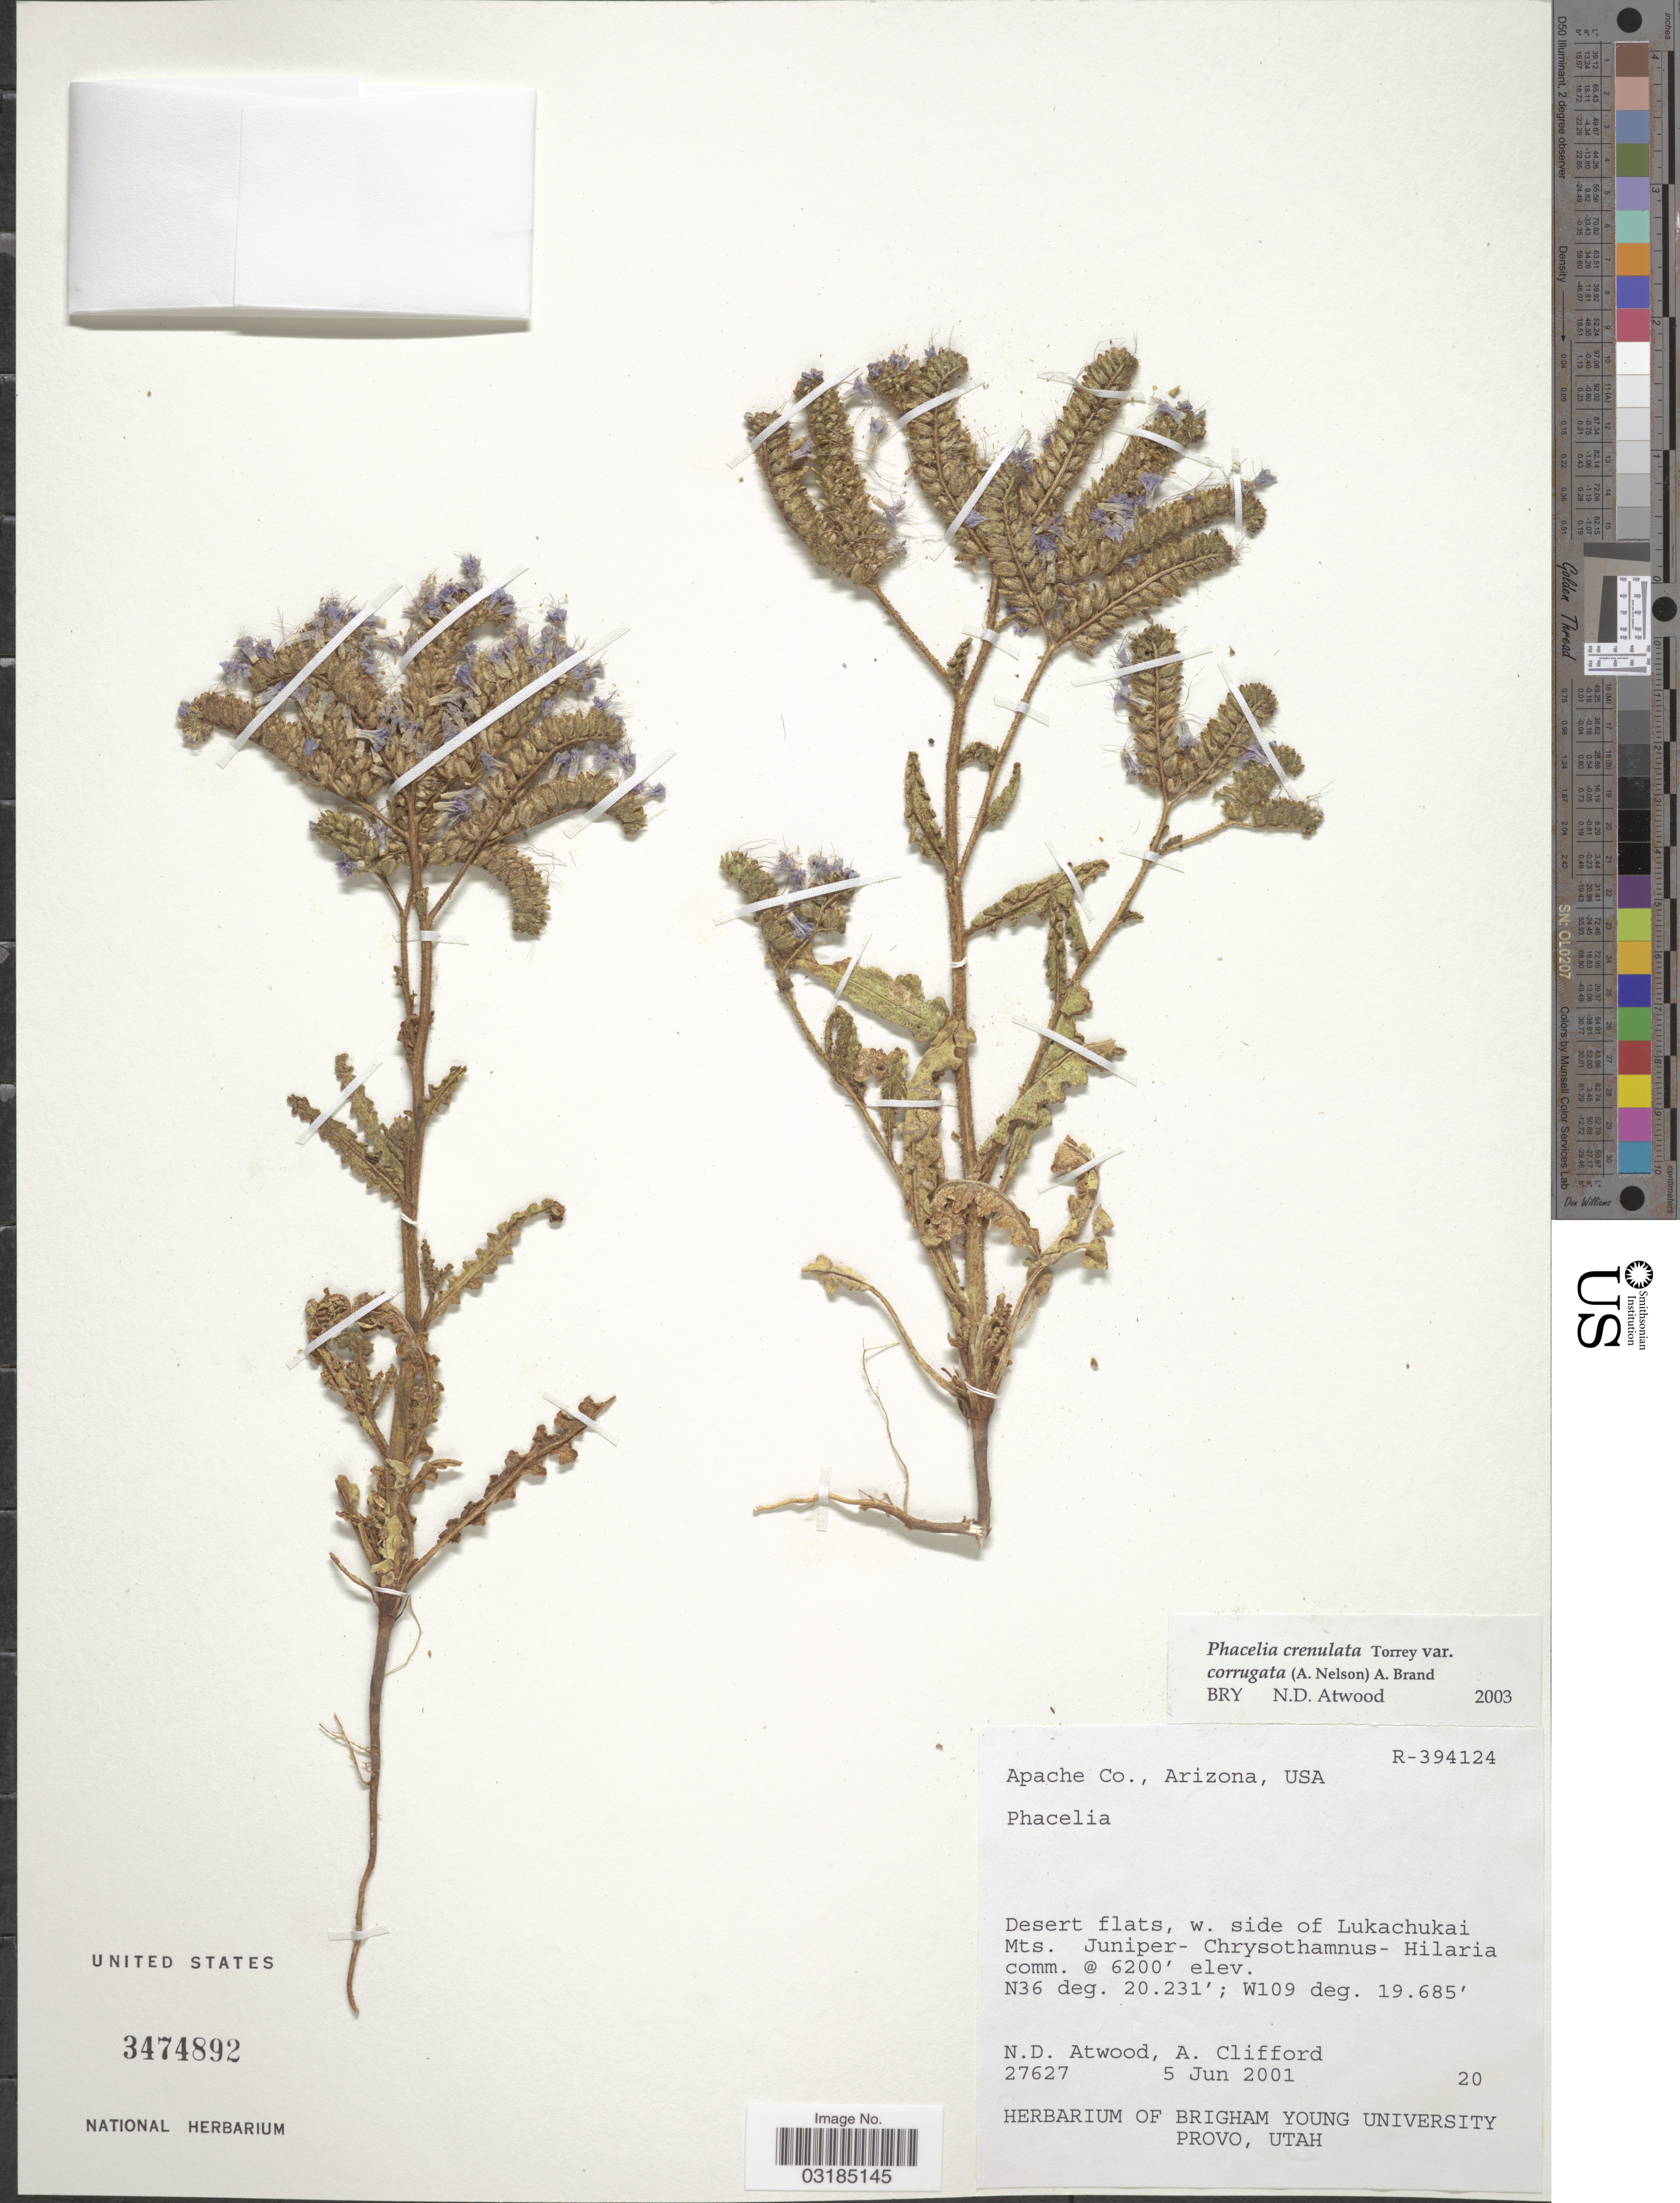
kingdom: Plantae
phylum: Tracheophyta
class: Magnoliopsida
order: Boraginales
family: Hydrophyllaceae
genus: Phacelia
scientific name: Phacelia corrugata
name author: A. Nelson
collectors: N. Atwood & A. Clifford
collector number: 27627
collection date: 2001-06-05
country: United States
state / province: Arizona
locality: Apache Co. Desert flats, w. side of Lukachukai Mts.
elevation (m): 1890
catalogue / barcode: US 3474892